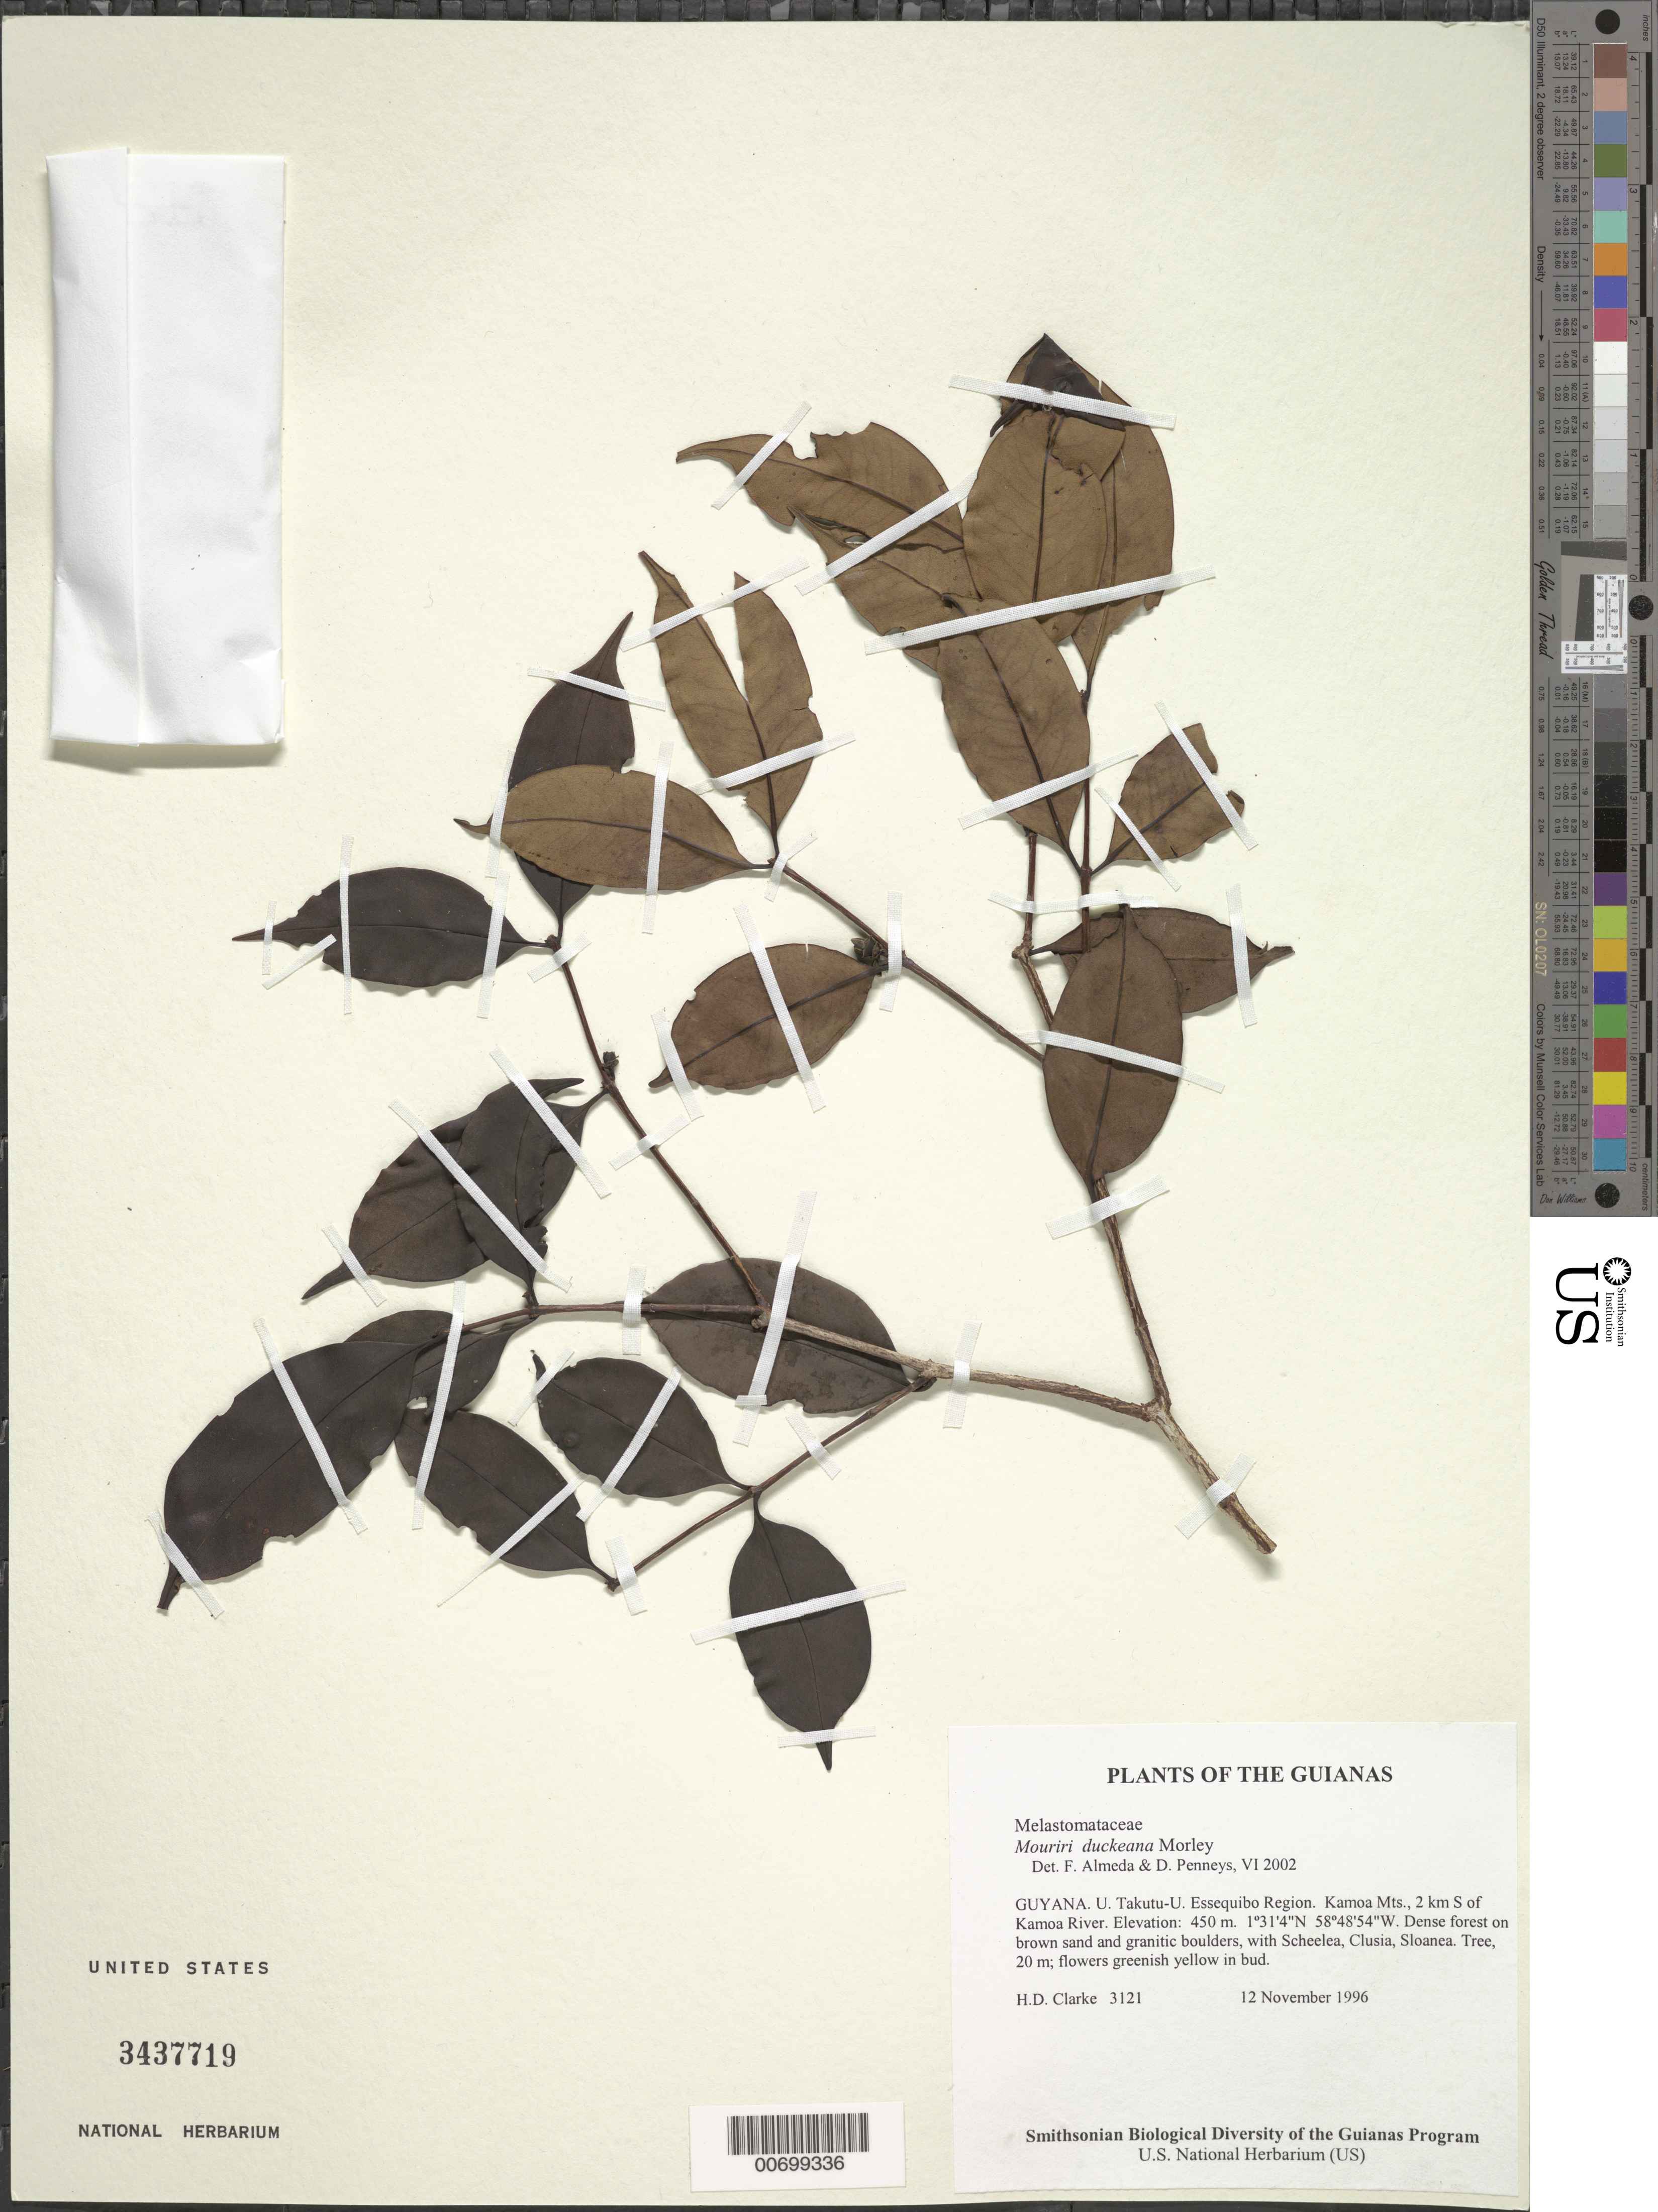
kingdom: Plantae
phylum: Tracheophyta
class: Magnoliopsida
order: Myrtales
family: Melastomataceae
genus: Mouriri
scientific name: Mouriri duckeana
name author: Morley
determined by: Almeda, F.; Penneys, D. S.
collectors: H. D. Clarke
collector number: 3121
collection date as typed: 12 November 1996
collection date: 1996-11-12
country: Guyana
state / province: U. Takutu-U. Essequibo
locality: Kamoa Mts., 2 km S of Kamoa River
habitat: Dense forest on brown sand and granitic boulders, with Scheelea, Clusia, Sloanea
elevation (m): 450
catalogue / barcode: US 3437719